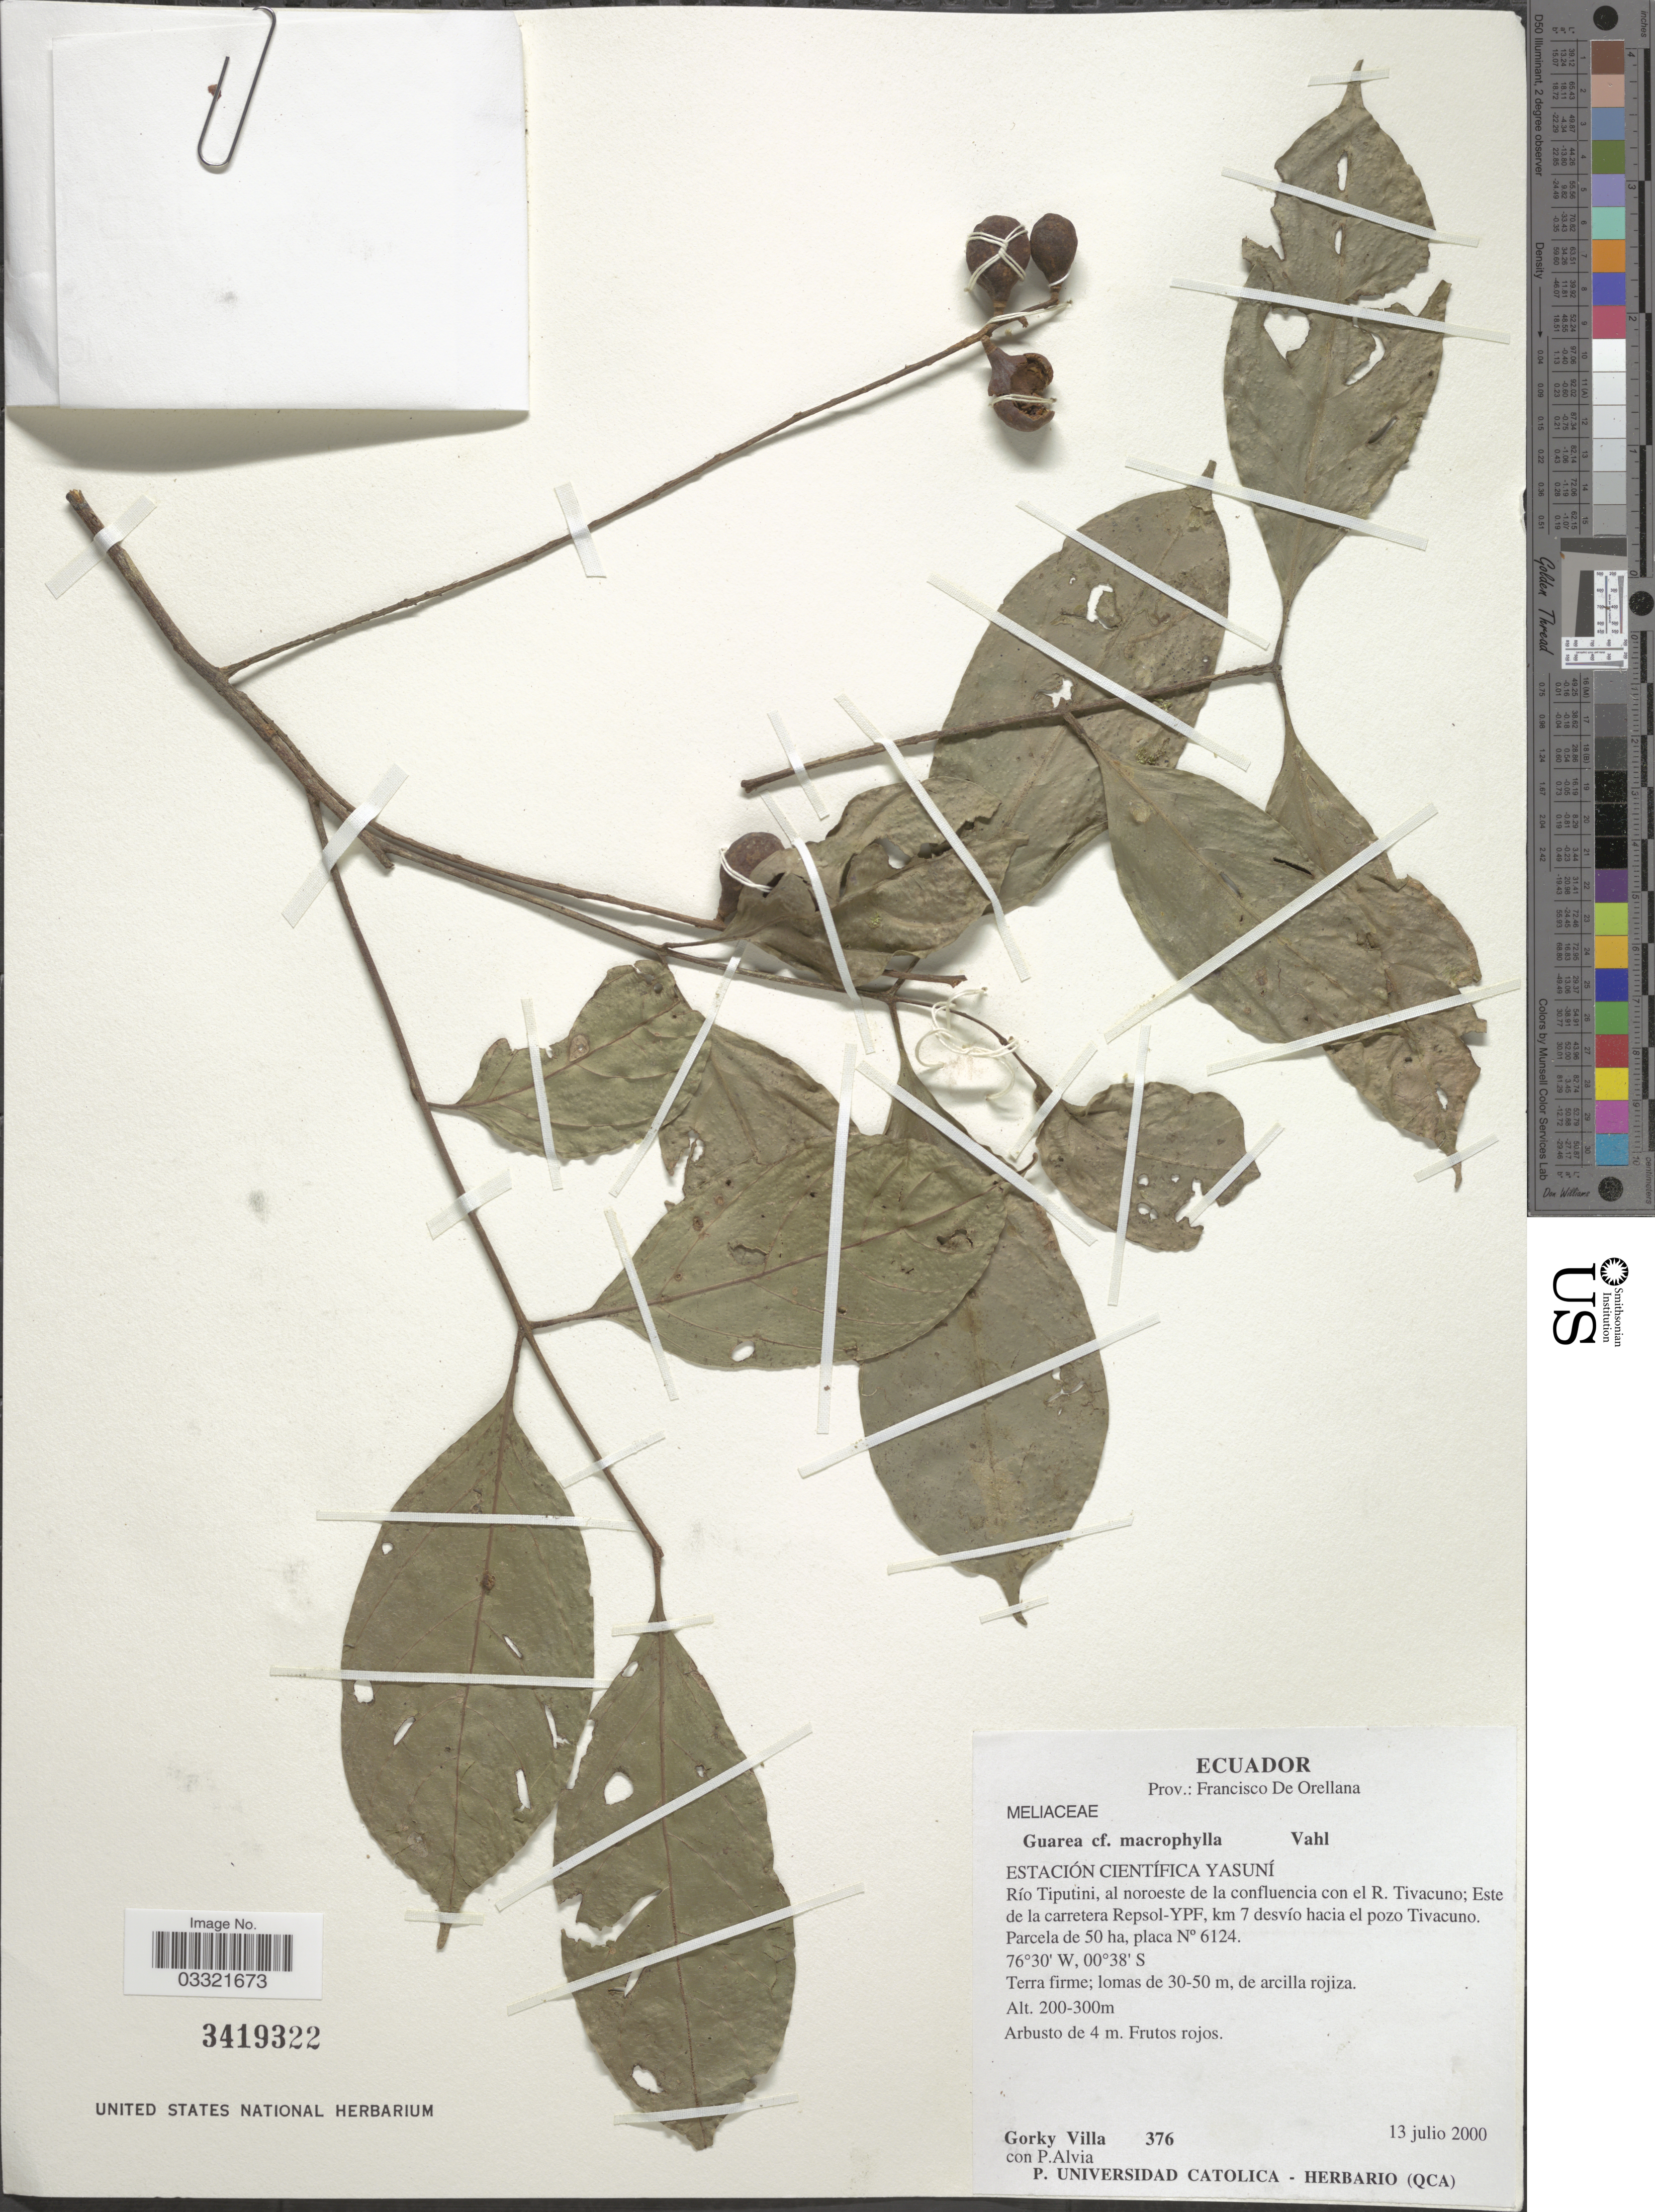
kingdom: Plantae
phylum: Tracheophyta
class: Magnoliopsida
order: Sapindales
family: Meliaceae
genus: Guarea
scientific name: Guarea macrophylla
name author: Vahl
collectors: G. Villa & P. Alvia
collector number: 376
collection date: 2000-07-13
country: Ecuador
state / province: Orellana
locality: Prov.: Francisco De Orellana. Estación Científica Yasuní. Río Tiputini, al noroeste de la confluencia con el R. Tivacuno; Este de la carretera Repsol-YPF, km 7 desvío hacia el pozo Tivacuno.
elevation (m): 200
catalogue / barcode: US 3419322